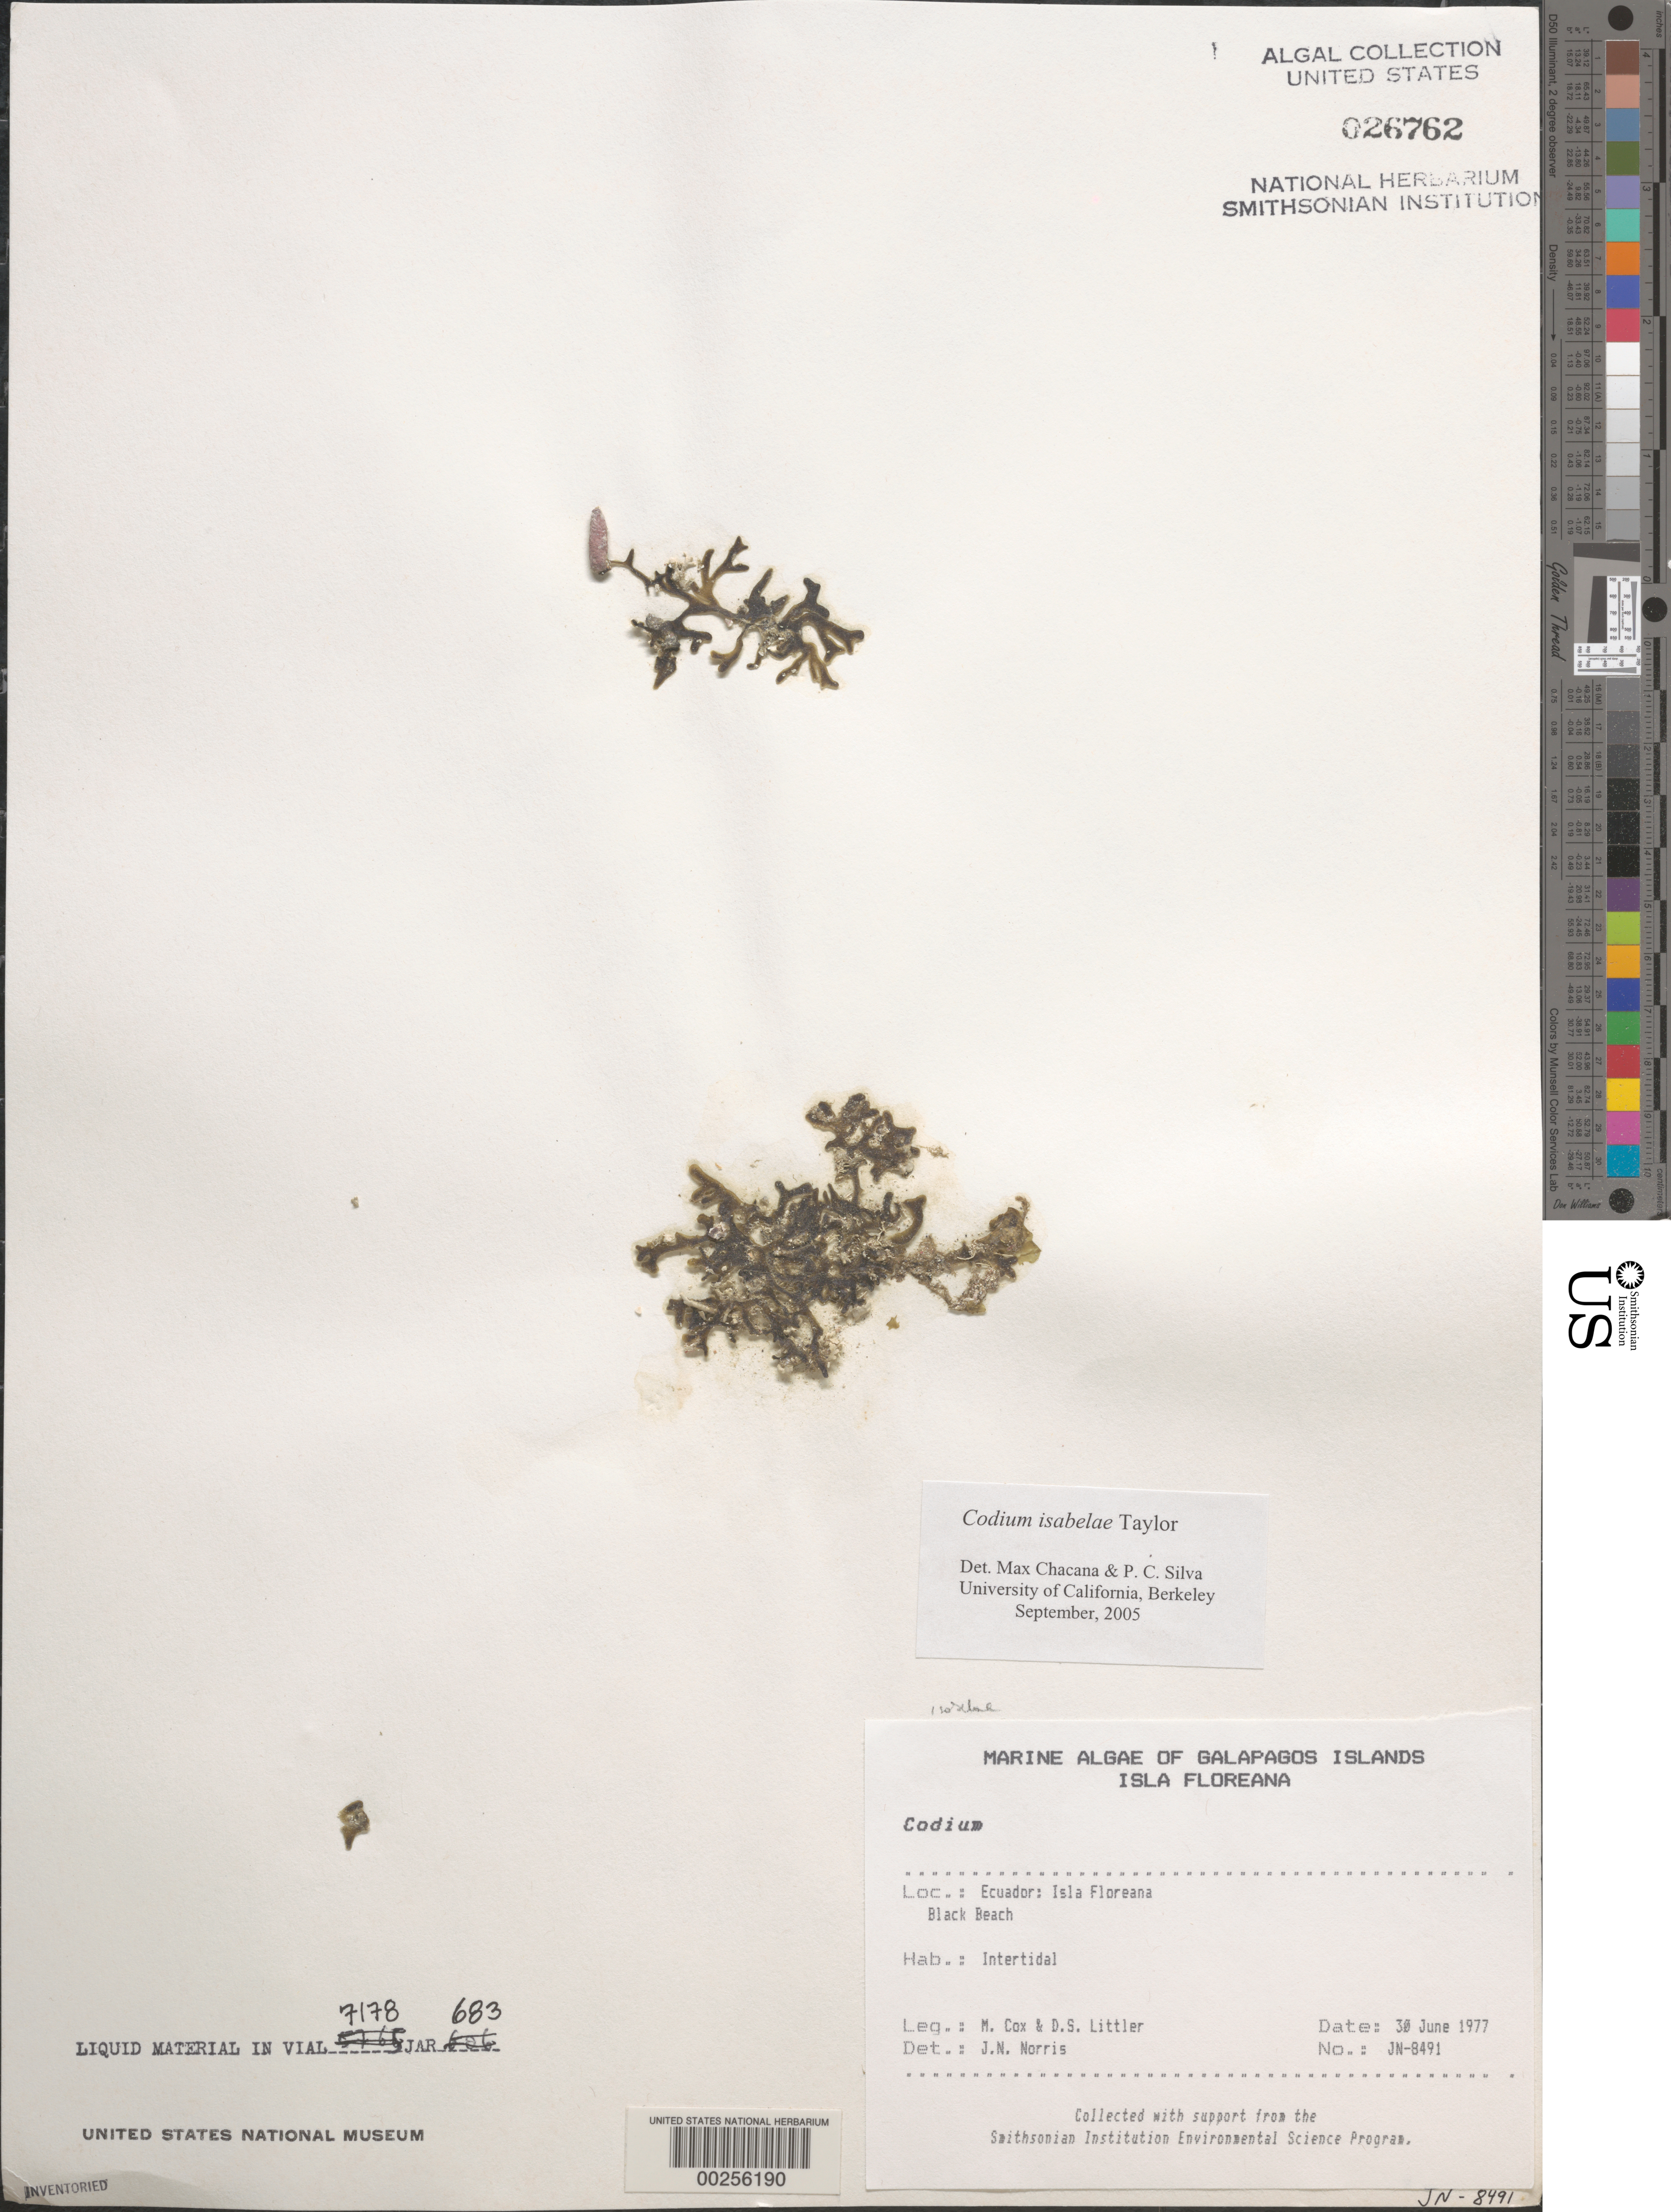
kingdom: Plantae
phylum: Chlorophyta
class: Ulvophyceae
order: Bryopsidales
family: Codiaceae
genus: Codium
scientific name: Codium isabelae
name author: W.R. Taylor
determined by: Chacana, M. E.; Silva, P. C.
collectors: M. Cox & D. S. Littler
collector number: JN-8491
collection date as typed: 30 Jun 1977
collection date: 1977-06-30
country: Ecuador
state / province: Colón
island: Floreana [Charles, Santa Maria]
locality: Black Beach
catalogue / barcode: US 26762